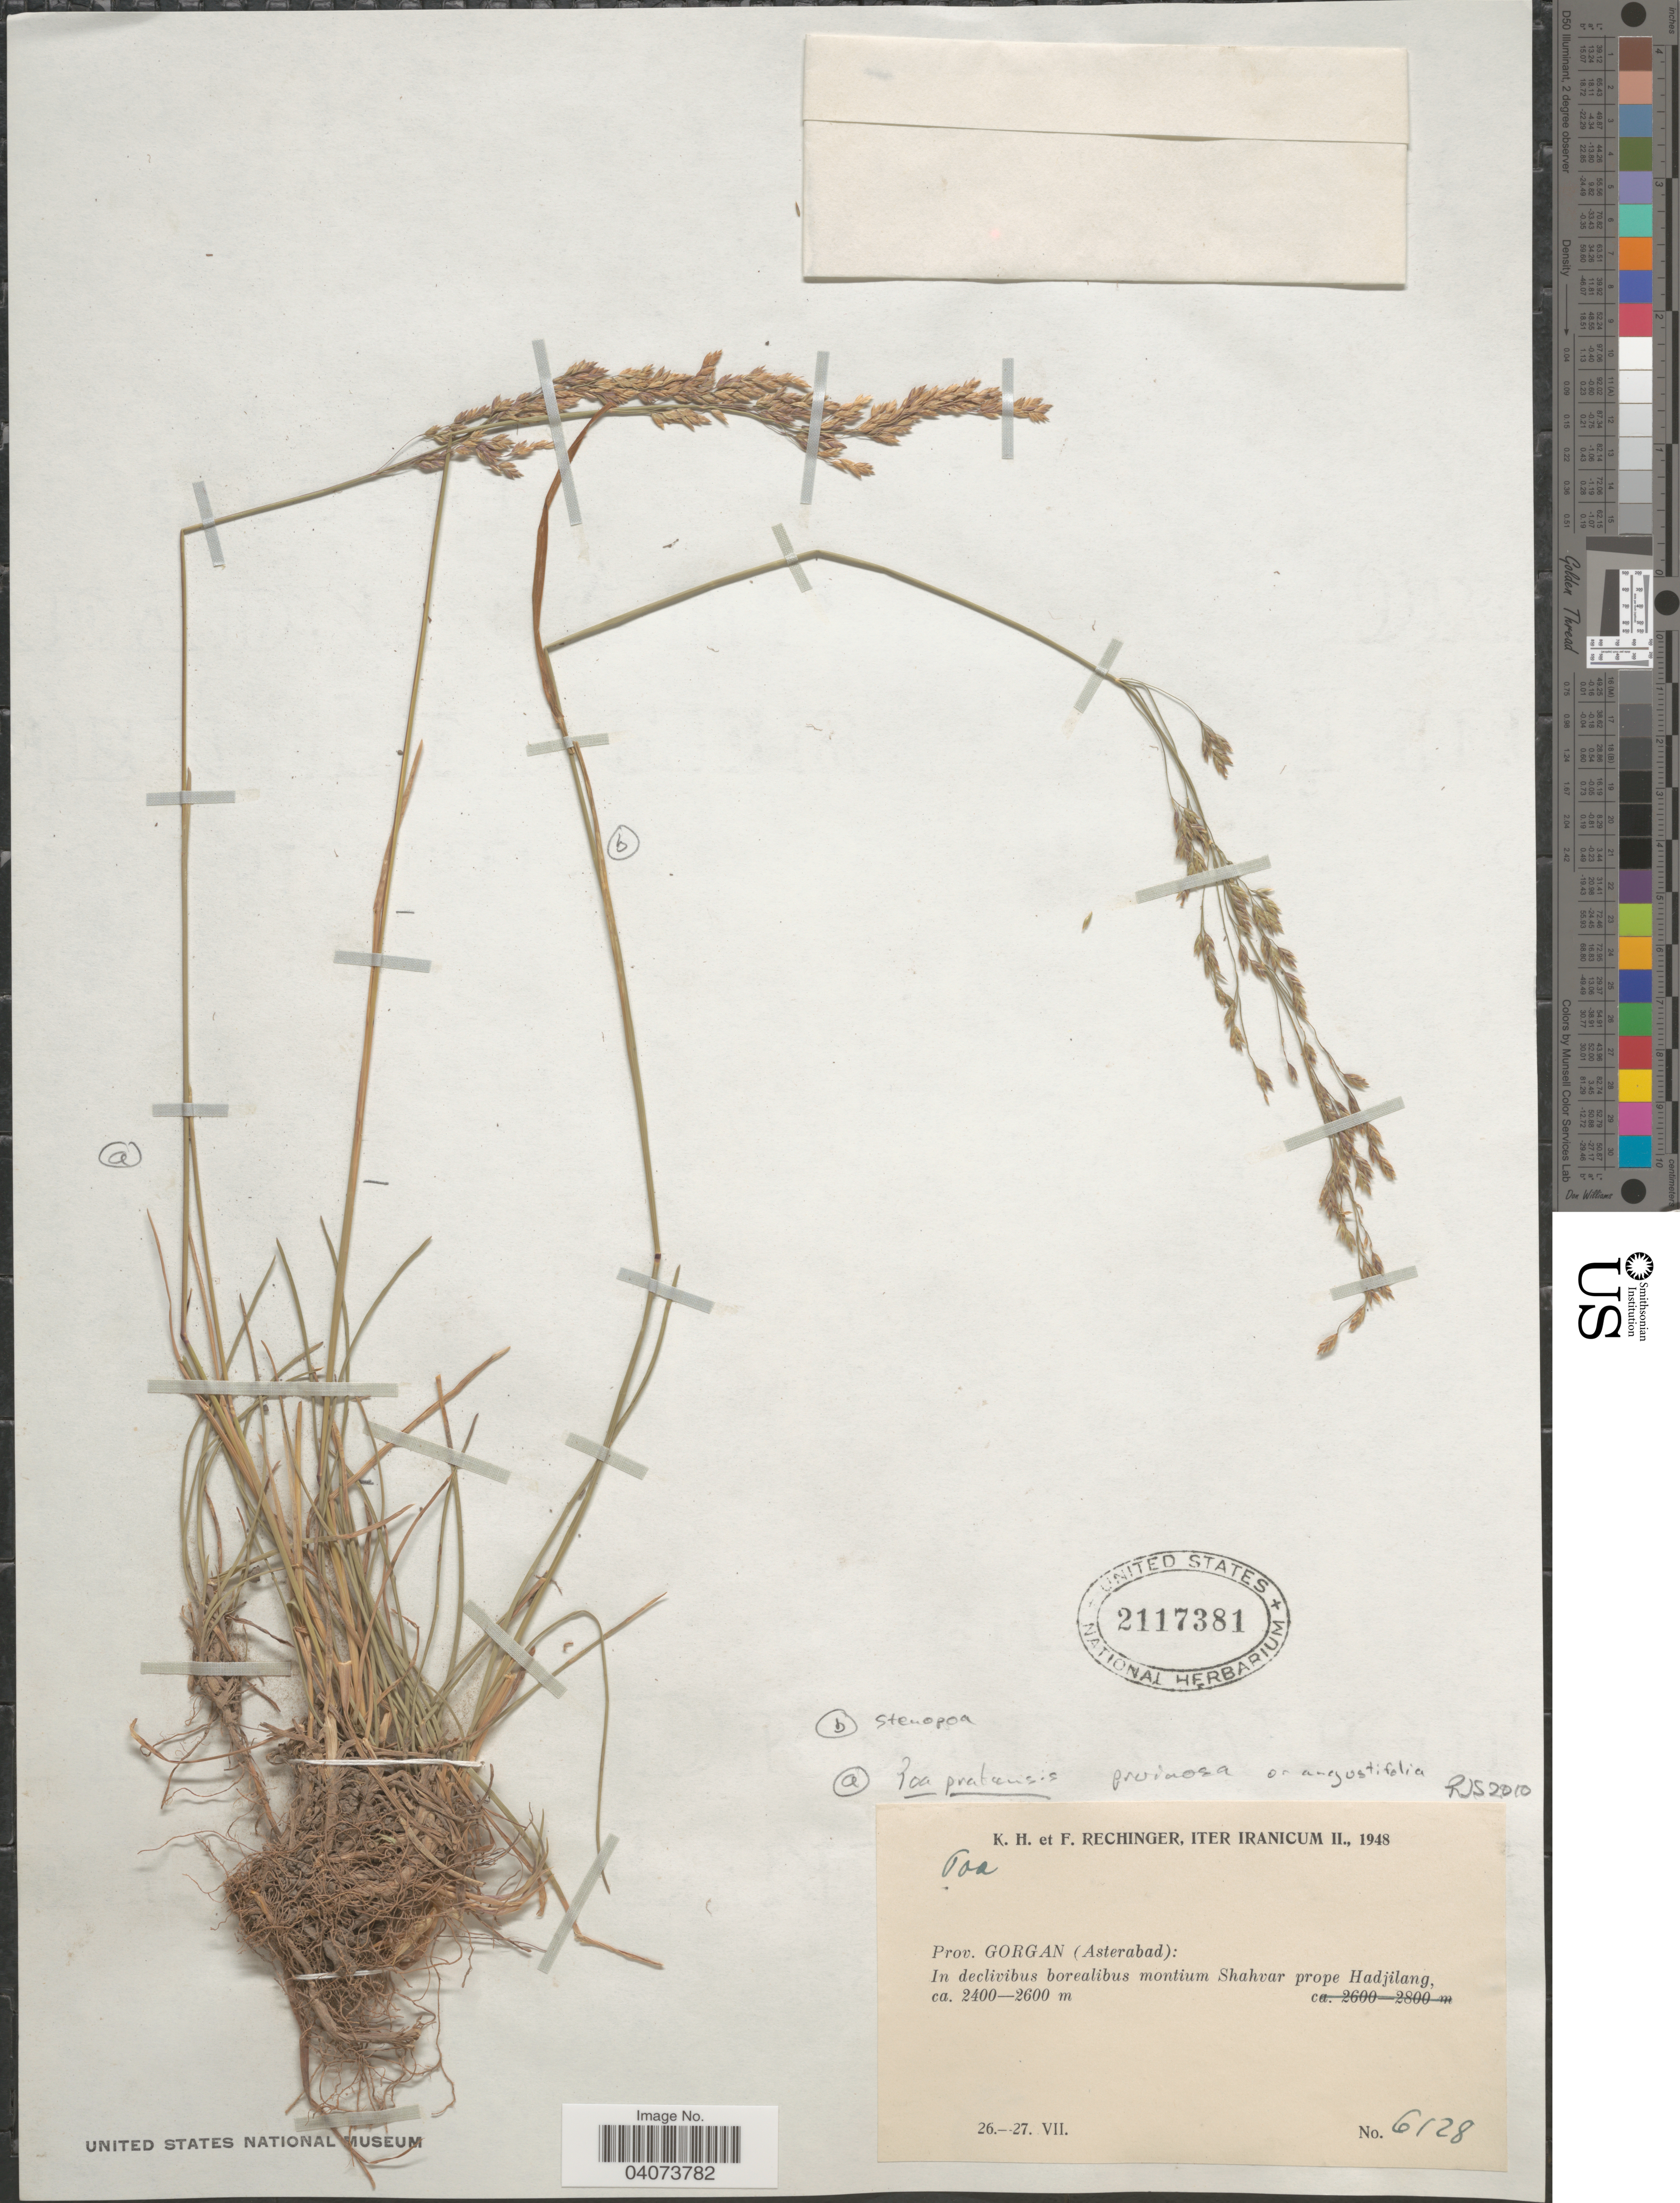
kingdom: Plantae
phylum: Tracheophyta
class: Liliopsida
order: Poales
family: Poaceae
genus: Poa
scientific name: Poa pratensis subsp. pruinosa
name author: (Korotky) Dickoré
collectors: K. H. Rechinger & F. Rechinger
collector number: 6128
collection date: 1948-07-26/1948-07-27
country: Iran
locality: Iter Iranicum II., 1948. Prov. Gorgan (Asterabad): In declivibus borealibus montium Shahvar prope Hadjilang.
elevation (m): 2400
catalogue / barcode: US 2117381